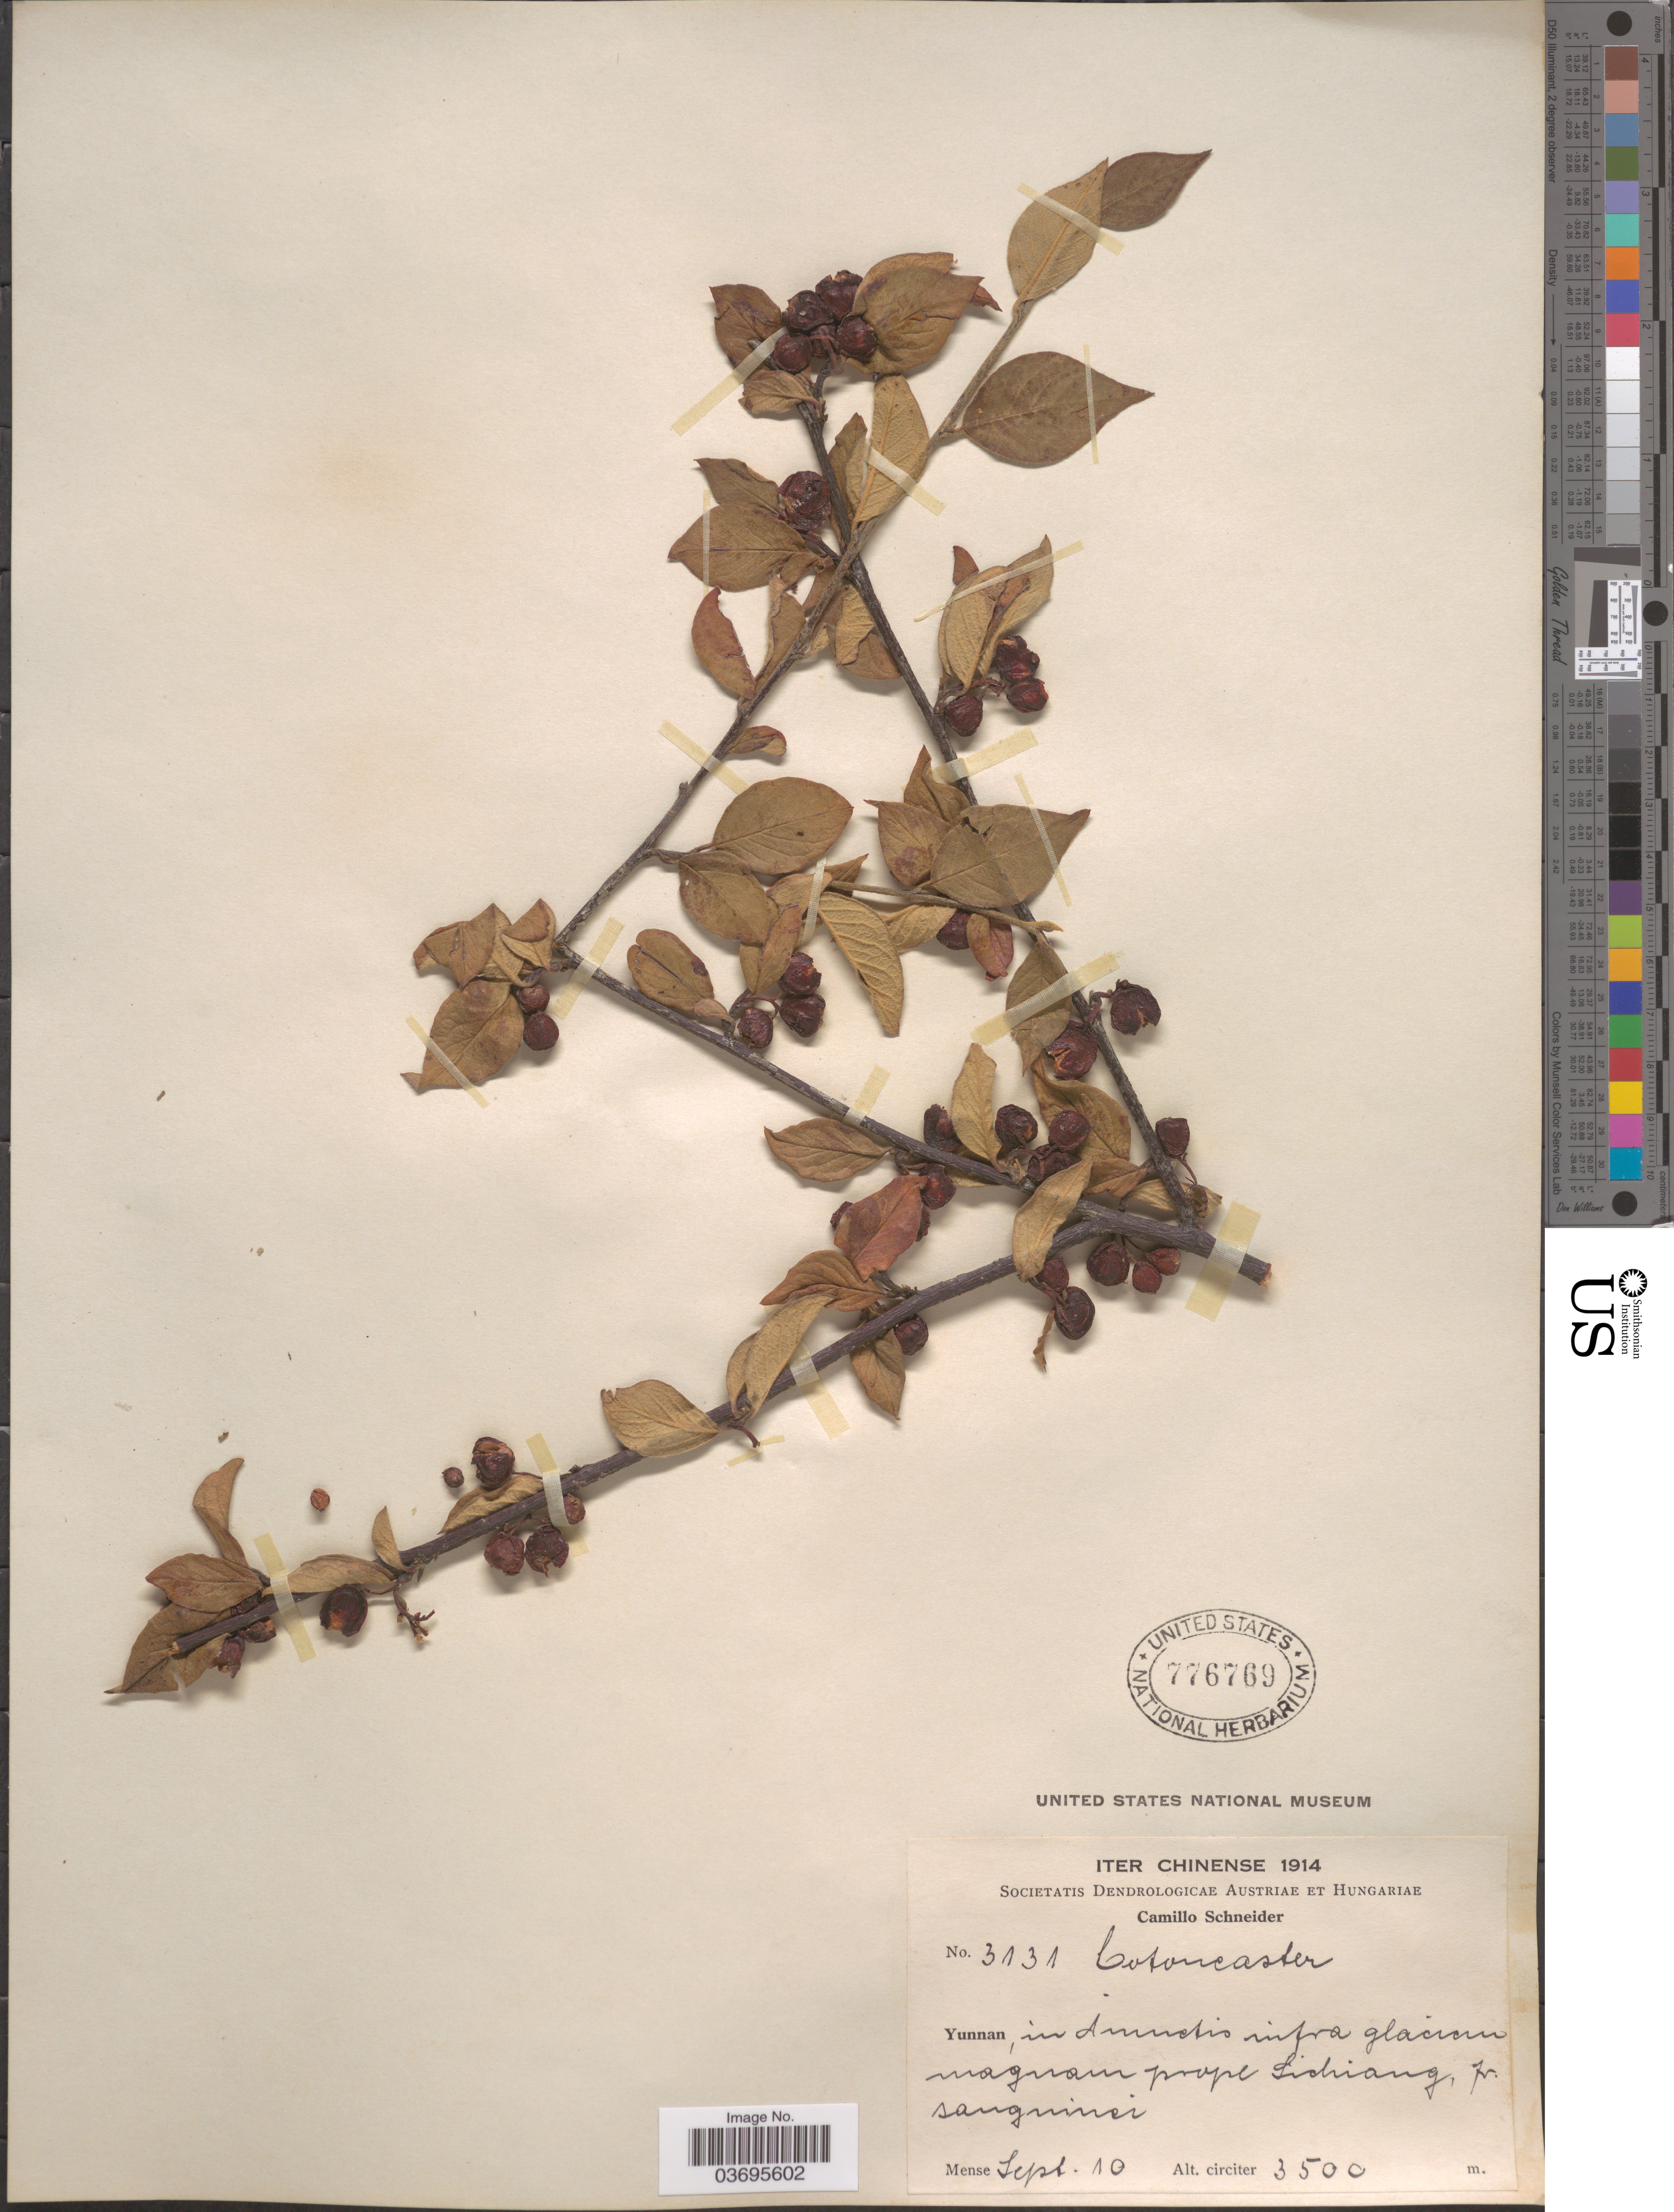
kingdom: Plantae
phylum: Tracheophyta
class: Magnoliopsida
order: Rosales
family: Rosaceae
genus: Cotoneaster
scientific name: Cotoneaster sp.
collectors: C. K. Schneider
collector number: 3131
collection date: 1914-09-10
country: China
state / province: Yunnan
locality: Iter Chinese. In dinuctis [interpreted] infra glacian magnam prope Lichiang.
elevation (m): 3500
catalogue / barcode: US 776769